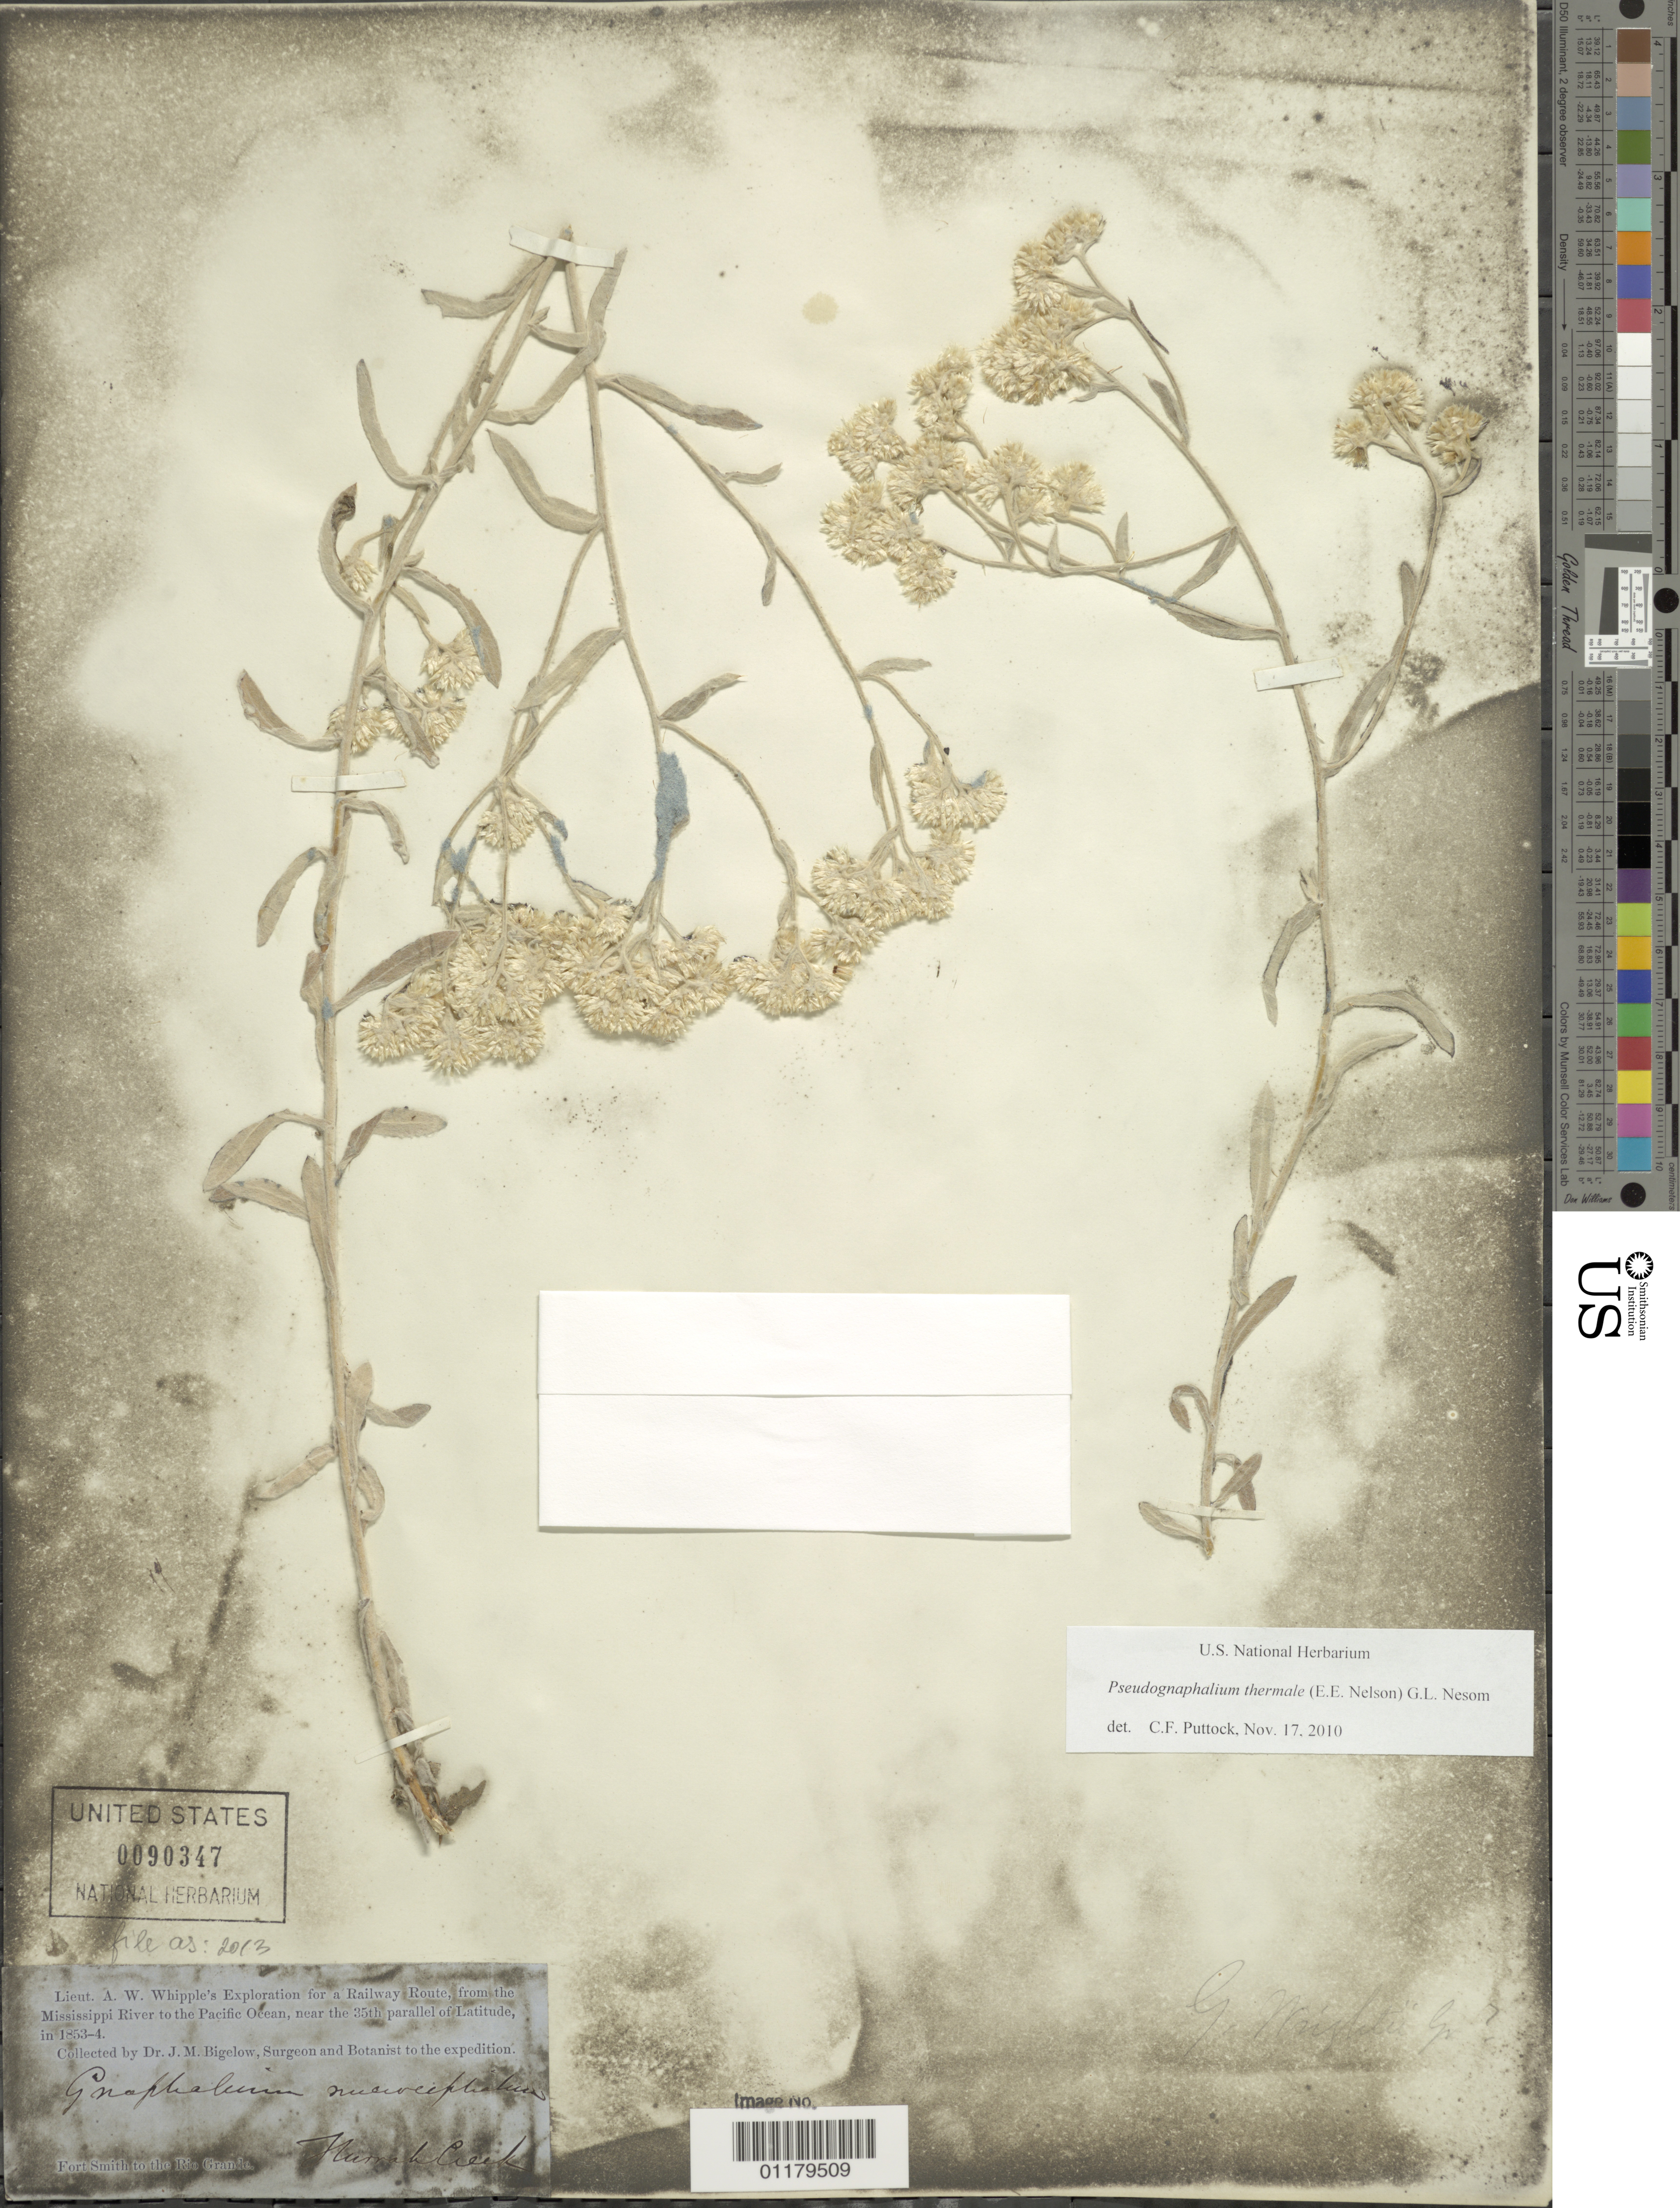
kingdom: Plantae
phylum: Tracheophyta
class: Magnoliopsida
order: Asterales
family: Asteraceae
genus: Pseudognaphalium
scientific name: Pseudognaphalium microcephalum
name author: (Nutt.) Anderb.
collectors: J. M. Bigelow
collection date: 1853/1854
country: United States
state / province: New Mexico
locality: Fort Smith to Rio Grande, Hurrah Creek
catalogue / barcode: US 90347